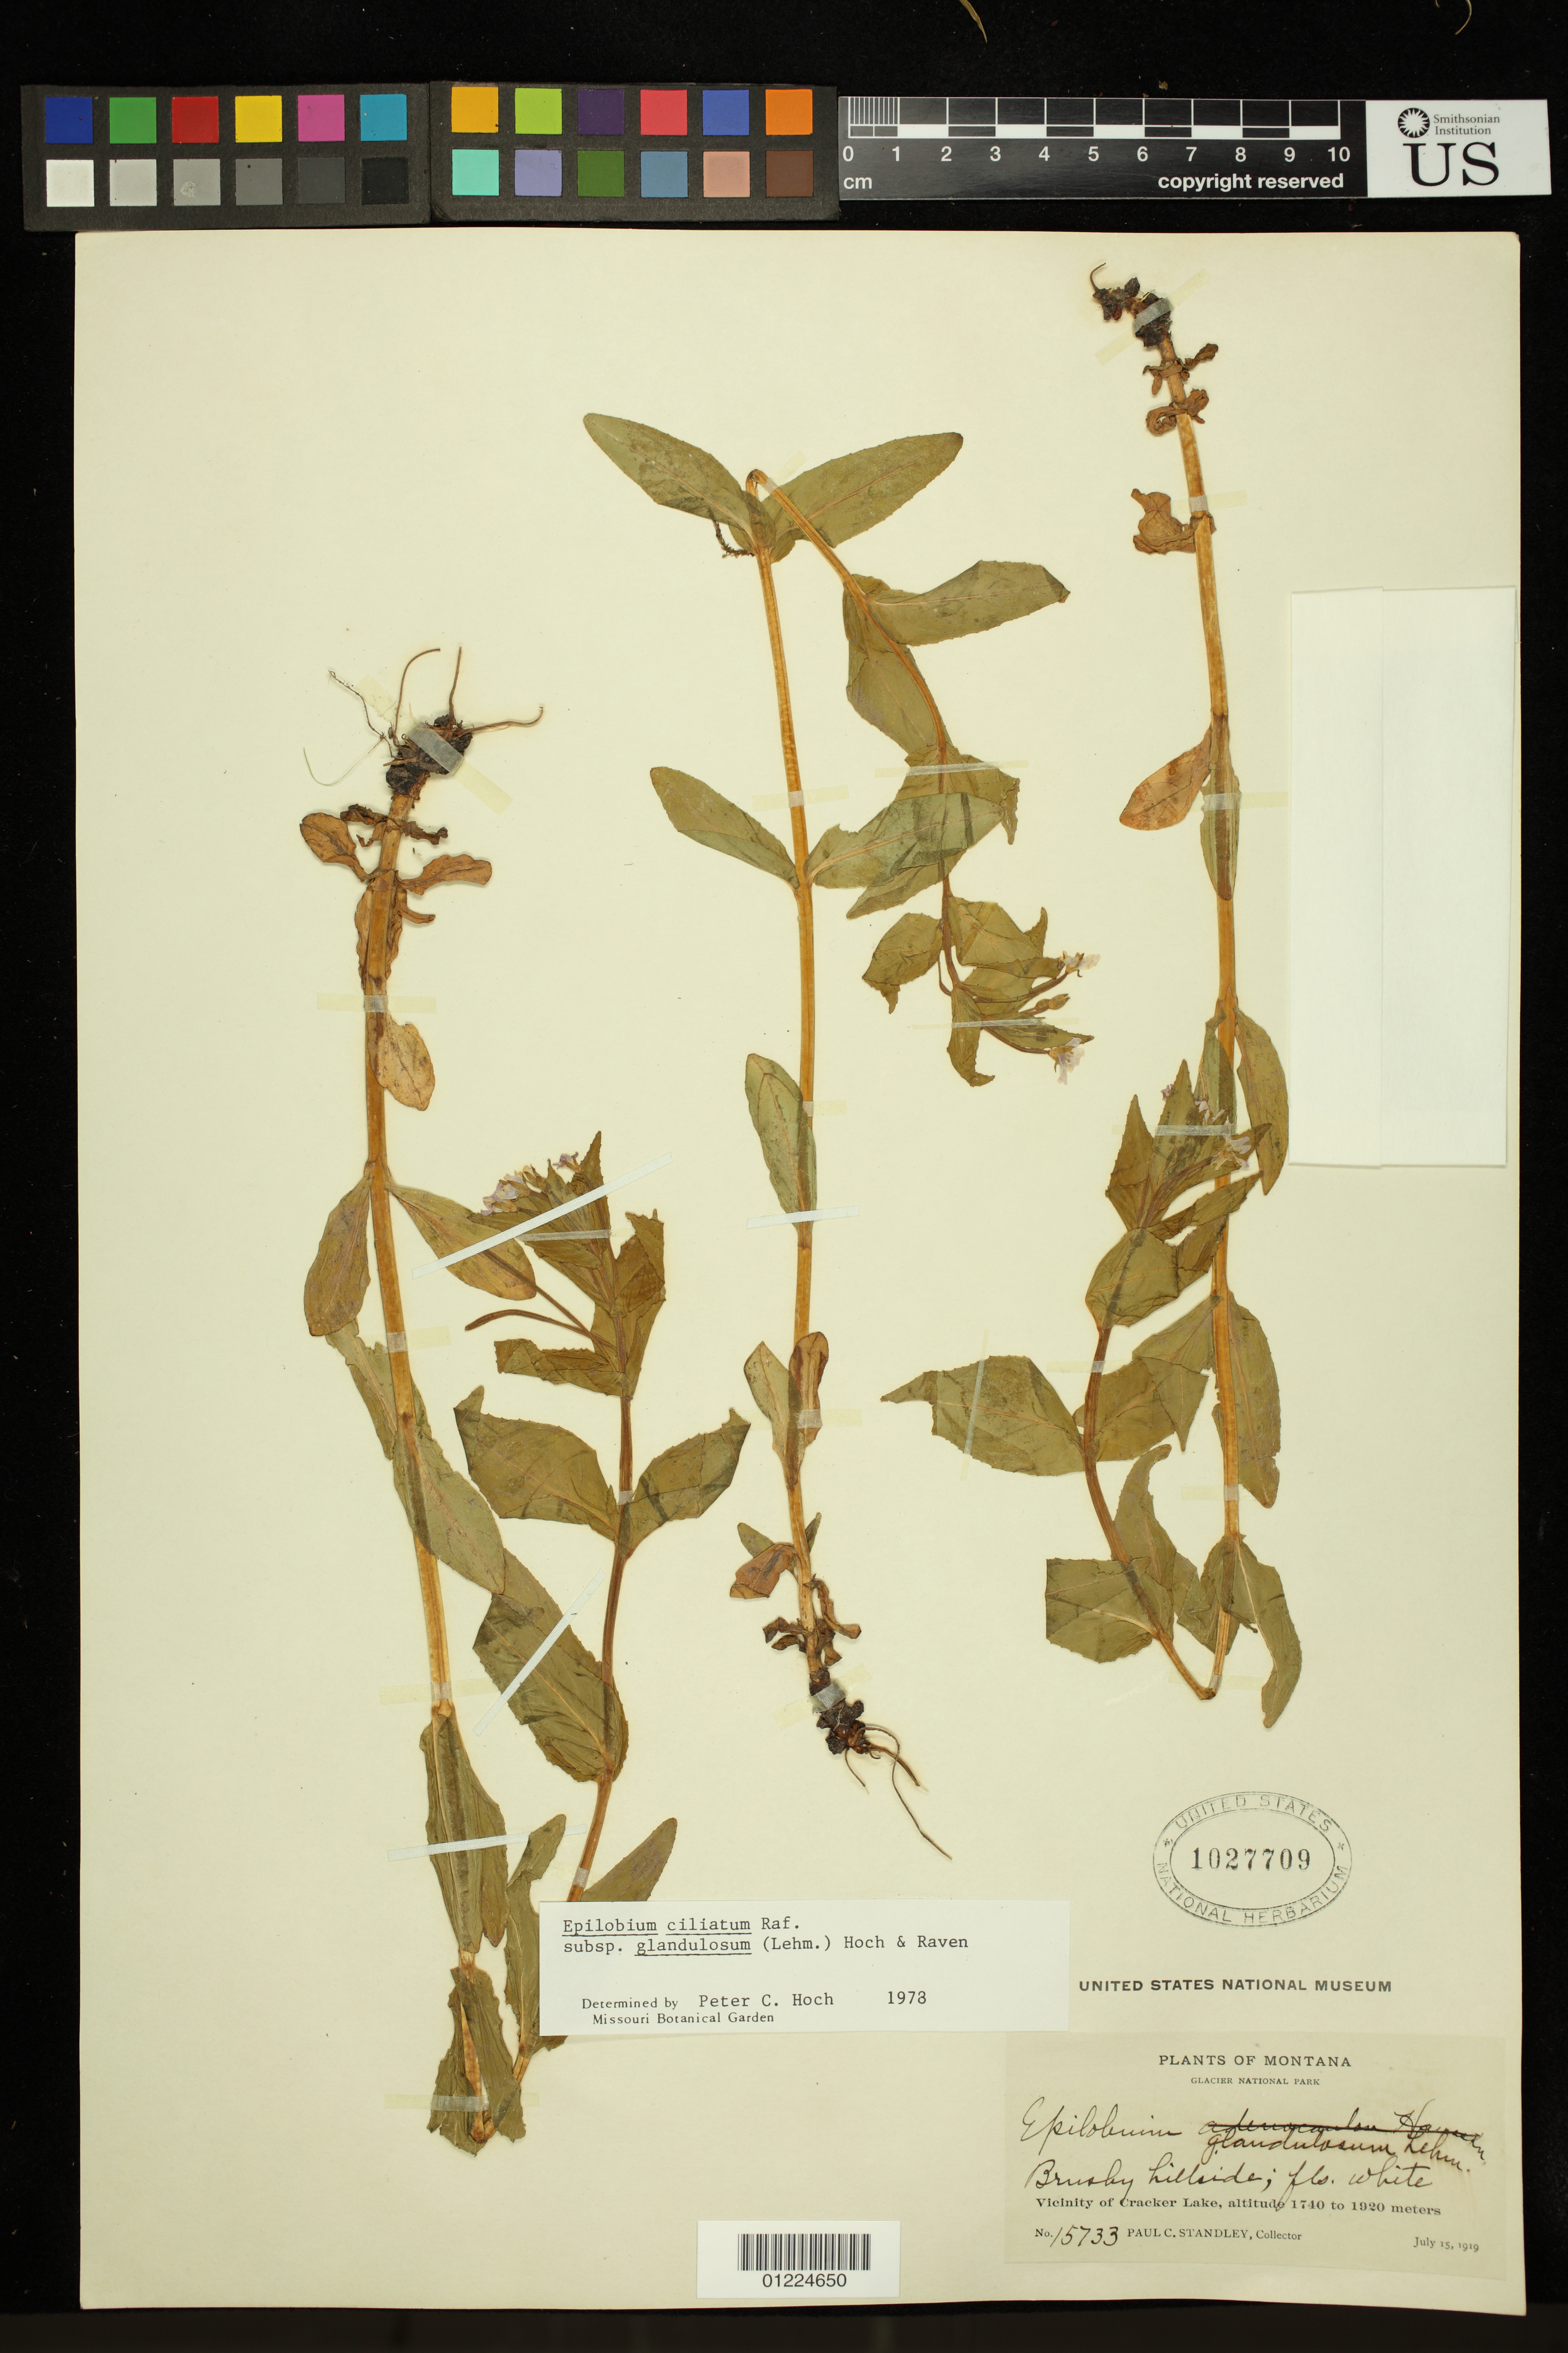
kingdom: Plantae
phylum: Tracheophyta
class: Magnoliopsida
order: Myrtales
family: Onagraceae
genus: Epilobium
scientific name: Epilobium ciliatum subsp. glandulosum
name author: (Lehm.) Hoch & P.H. Raven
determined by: Hoch, P. C.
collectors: P. C. Standley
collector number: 15733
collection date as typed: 15 Jul 1919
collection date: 1919-07-15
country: United States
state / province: Montana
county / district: Glacier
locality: Glacier National Park, vicinity of Cracker Lake.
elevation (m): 1740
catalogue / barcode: US 1027709